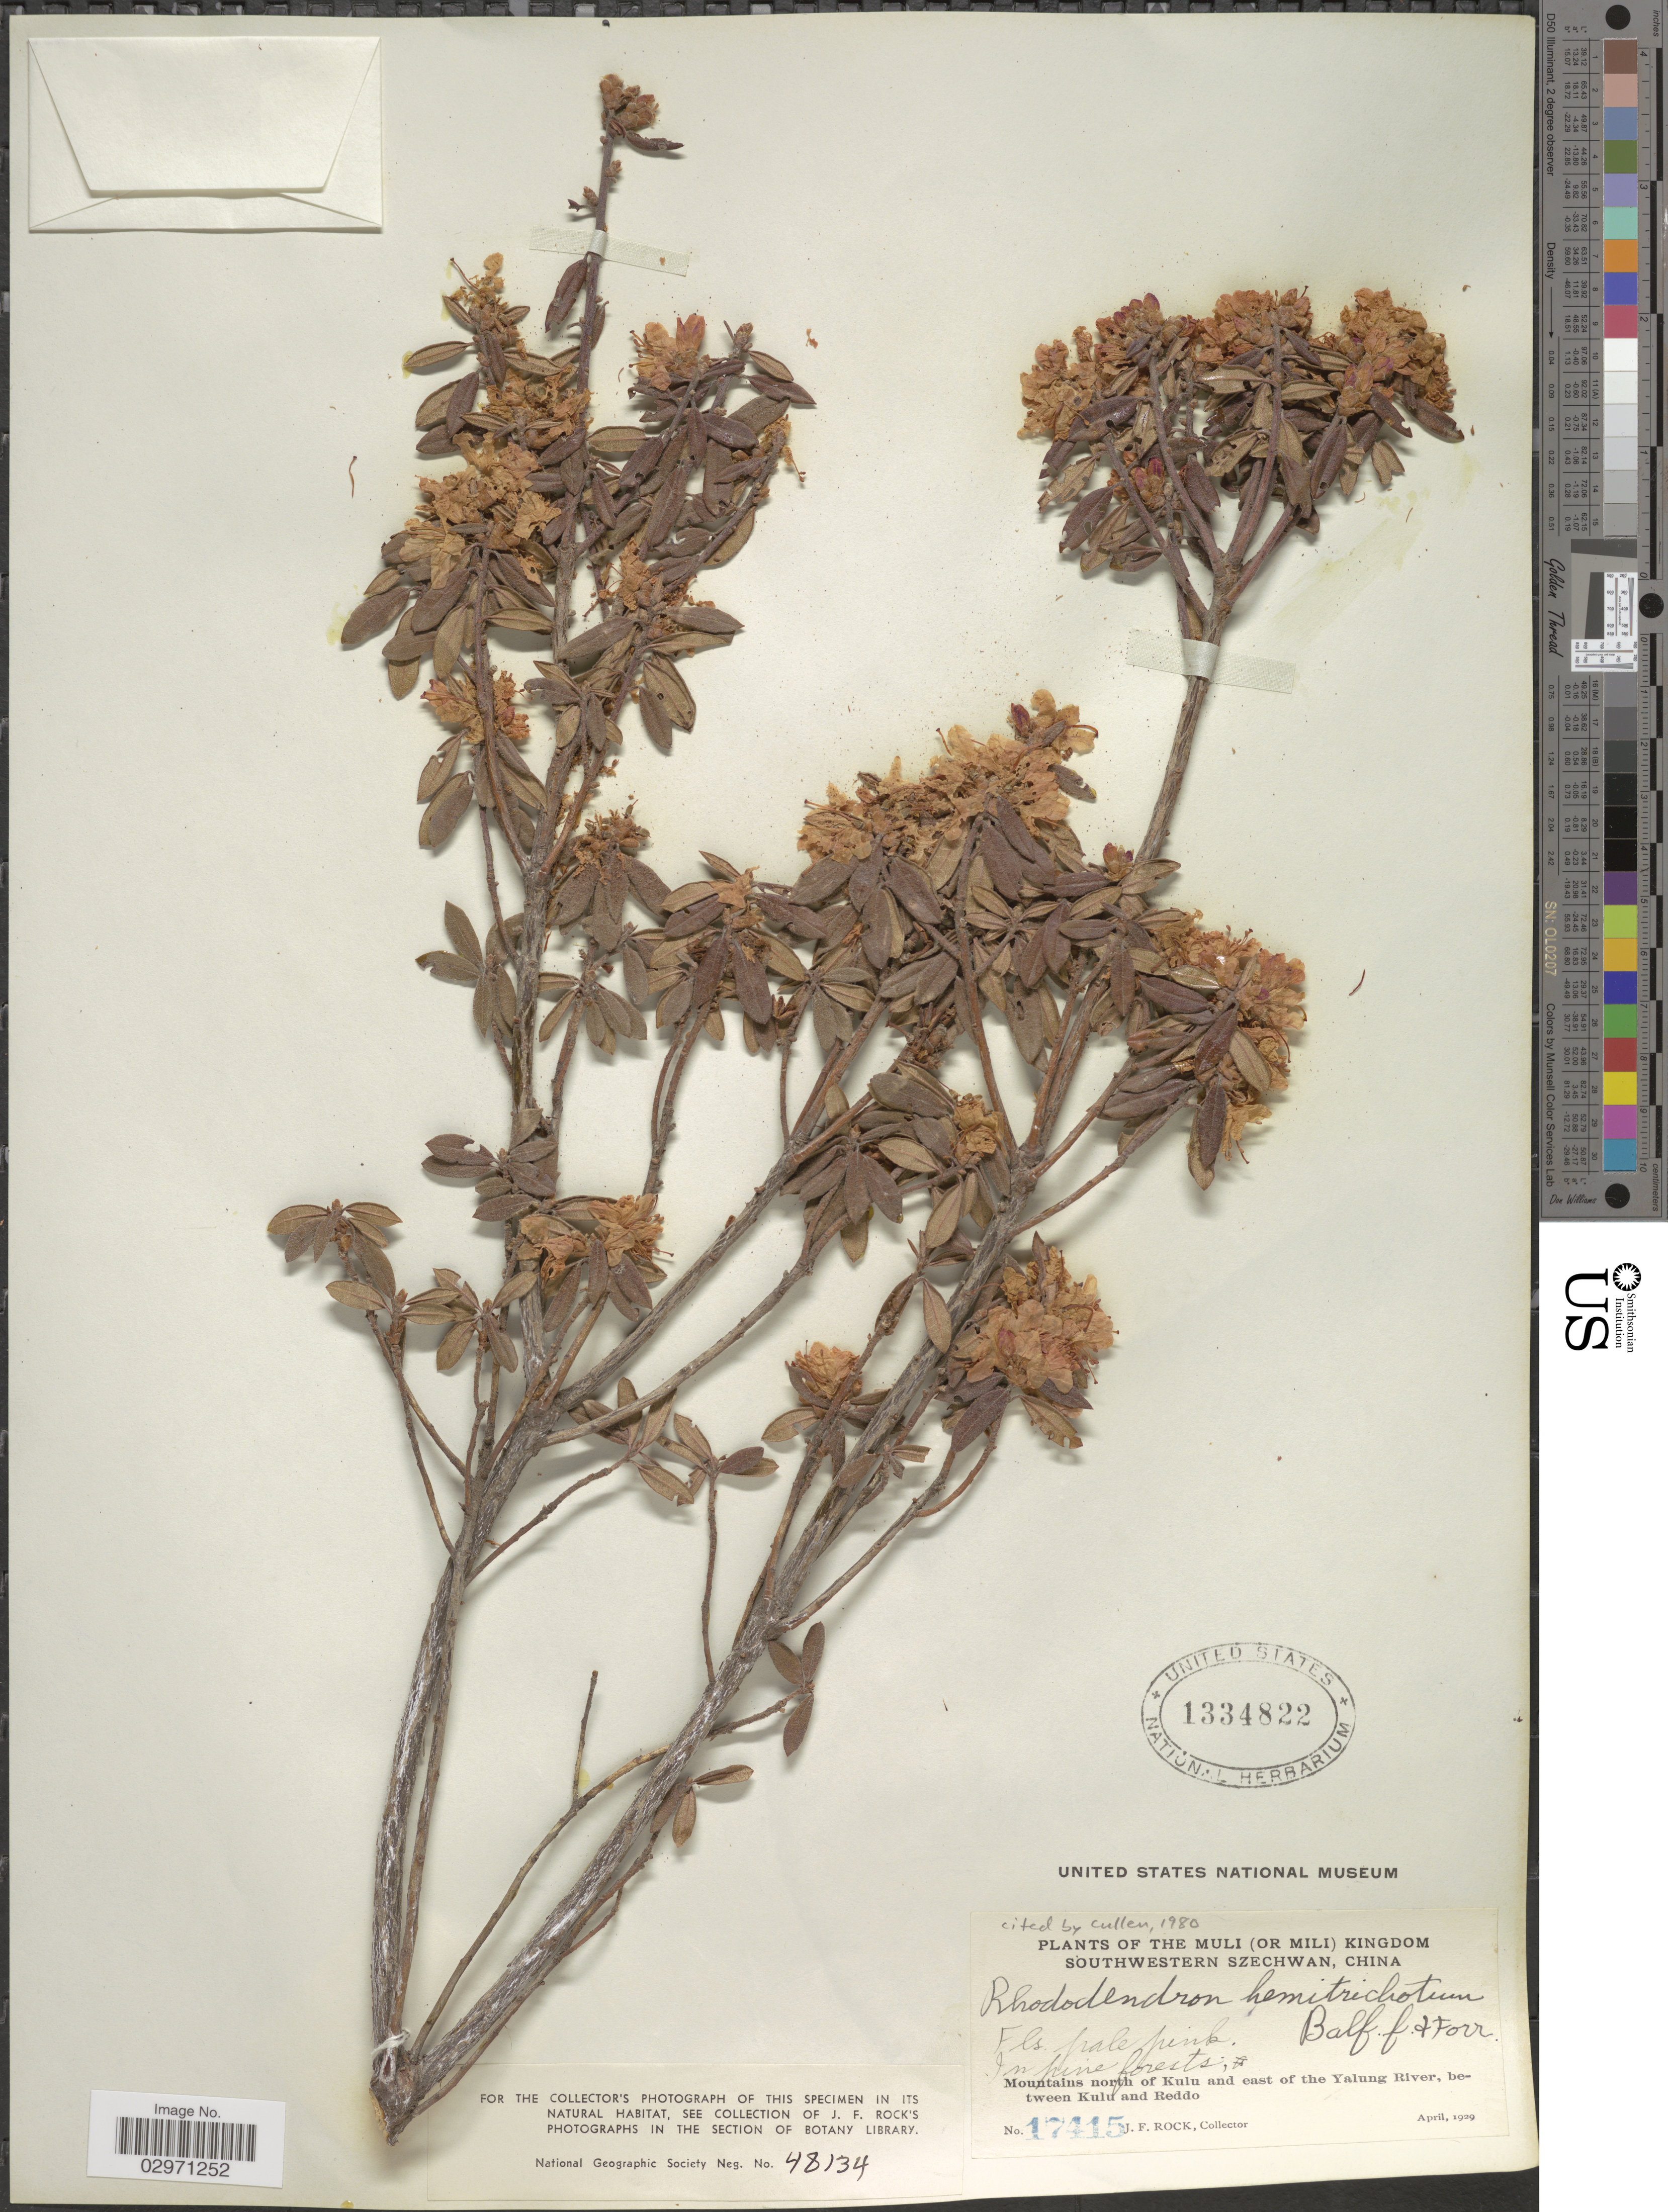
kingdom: Plantae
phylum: Tracheophyta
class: Magnoliopsida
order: Ericales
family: Ericaceae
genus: Rhododendron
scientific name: Rhododendron hemitrichotum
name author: Balf. f. & Forrest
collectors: J. Rock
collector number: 17415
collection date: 1929-04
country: China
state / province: Sichuan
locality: Muli (Or Mili) Kingdom Southwestern Szechwan. Mountains north of Kulu and east of the Yalung River, between Kulu and Reddo.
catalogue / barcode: US 1334822